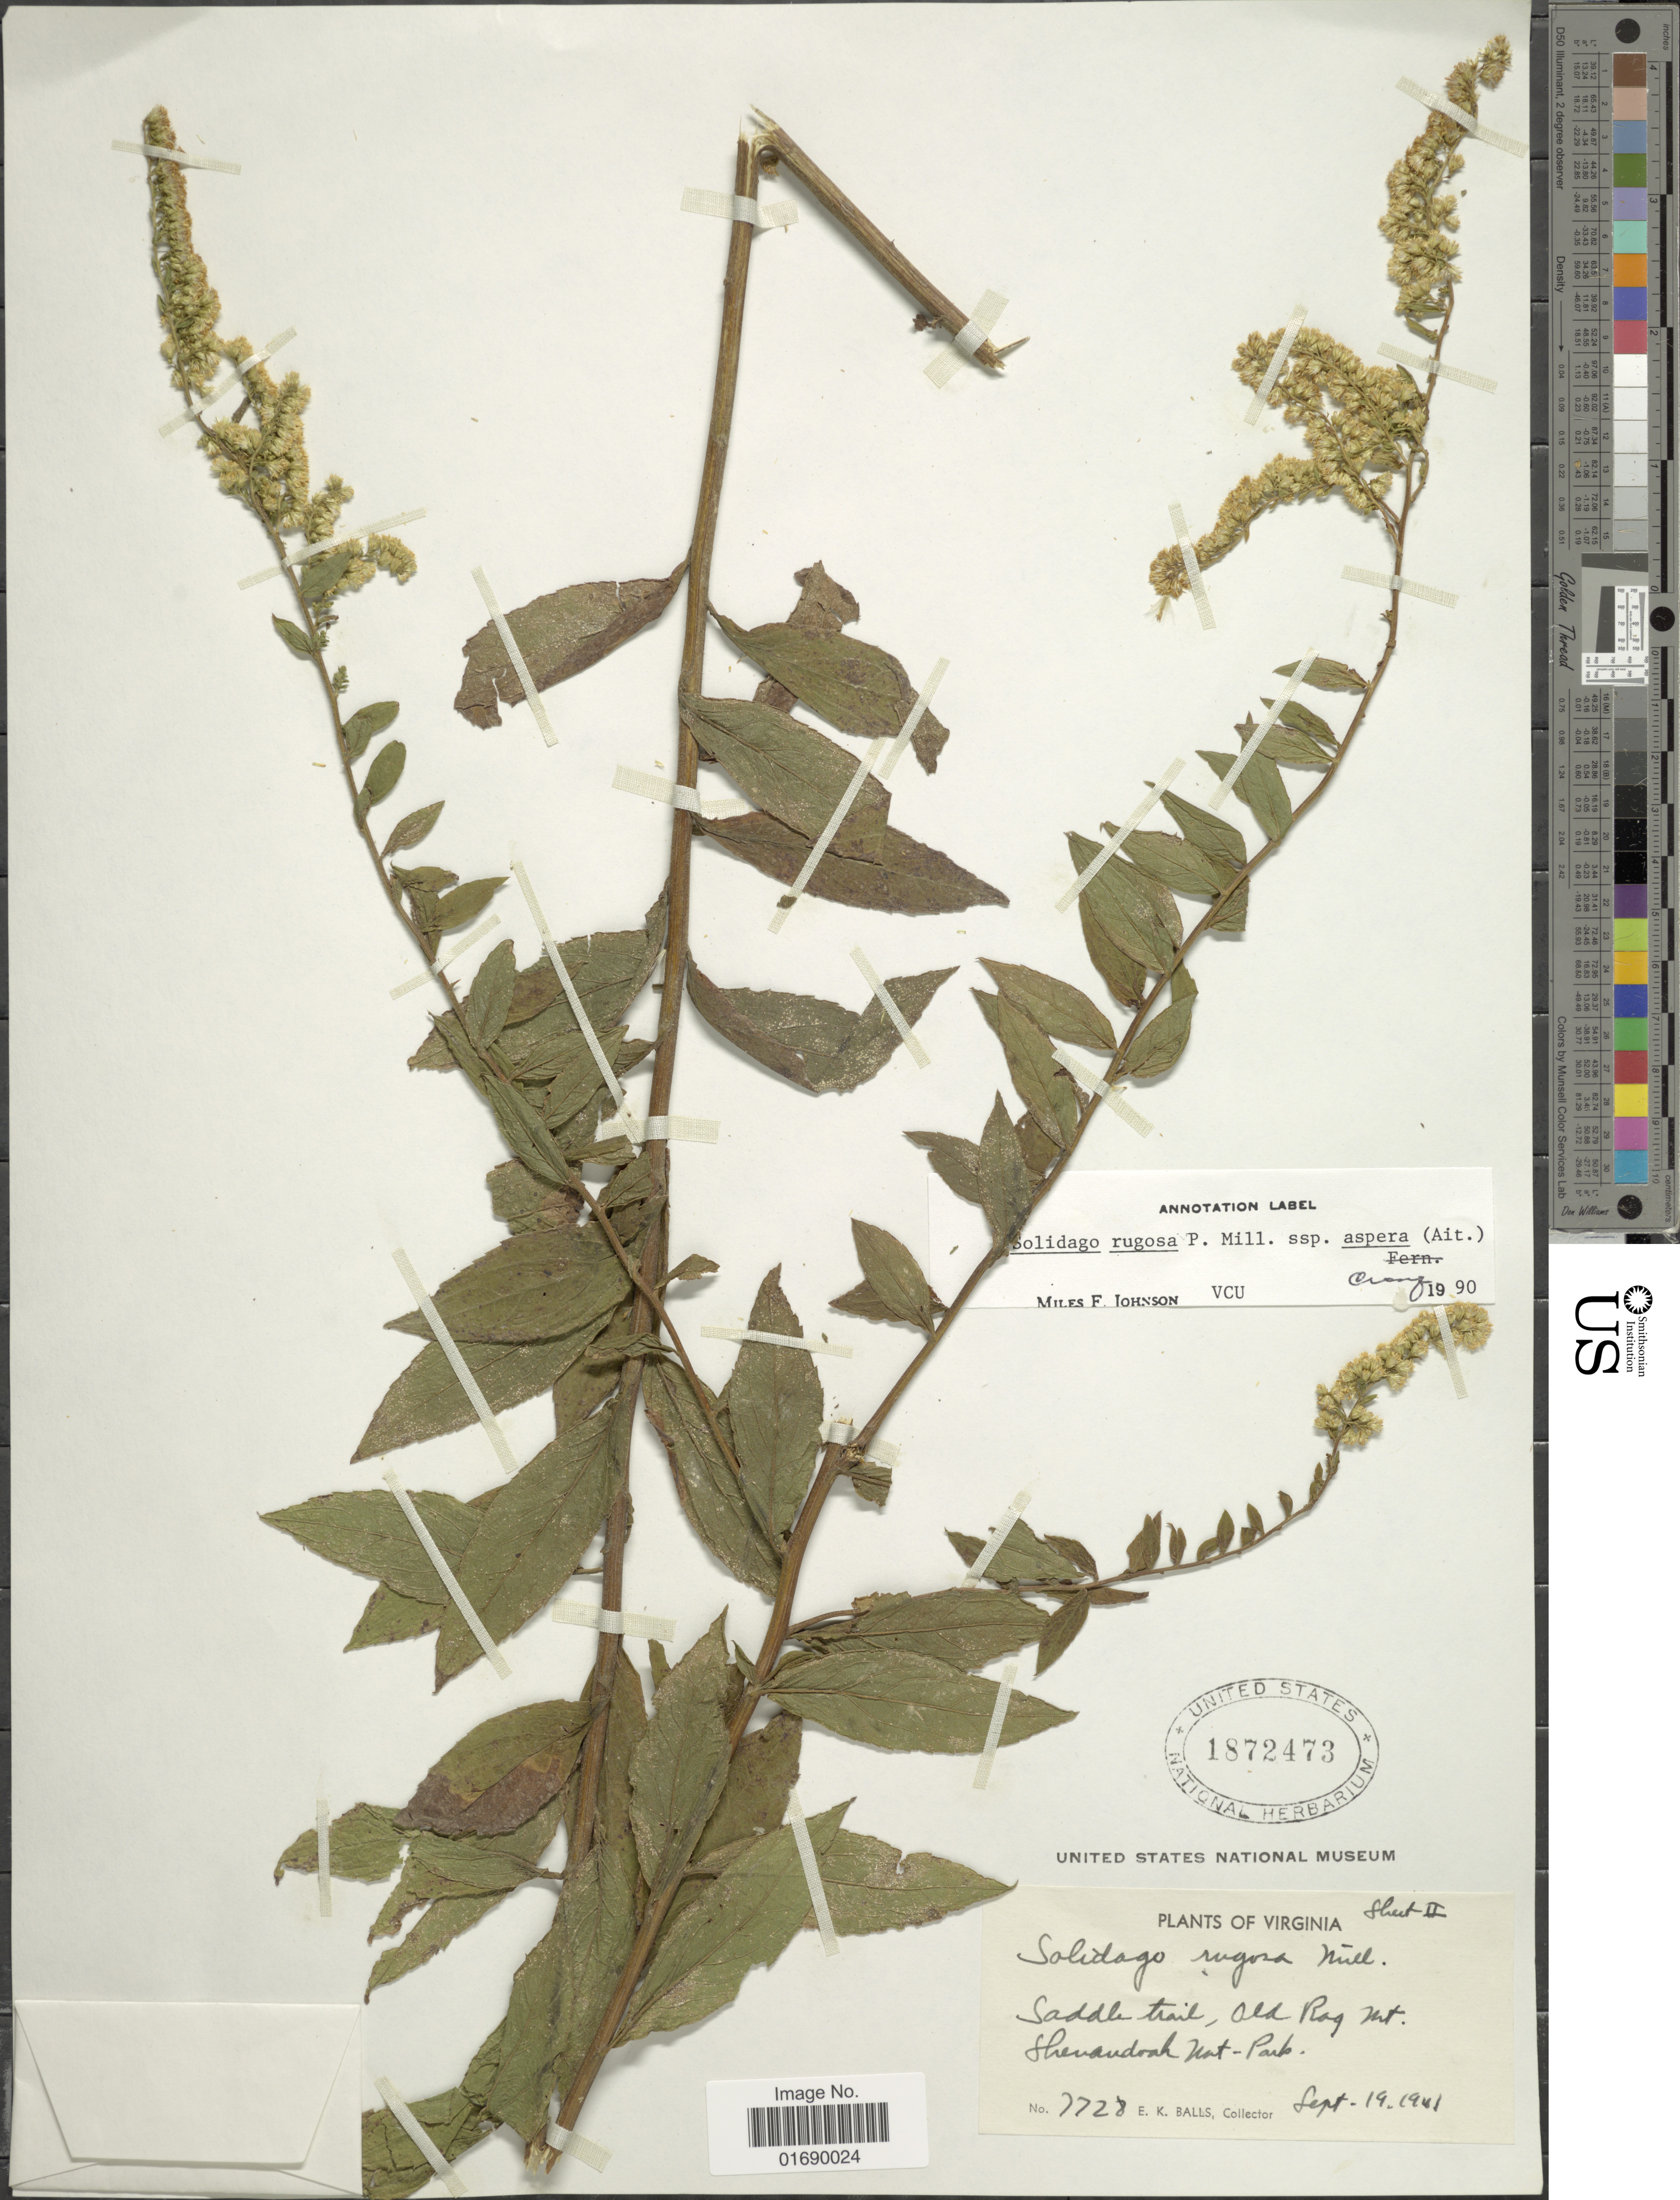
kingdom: Plantae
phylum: Tracheophyta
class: Magnoliopsida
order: Asterales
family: Asteraceae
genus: Solidago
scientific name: Solidago rugosa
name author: Mill.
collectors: E. K. Balls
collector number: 7728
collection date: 1941-09-19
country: United States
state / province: Virginia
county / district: Madison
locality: Saddle trail, Old Rog Mt. Shenandoah Nat. Park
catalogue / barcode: US 1872473